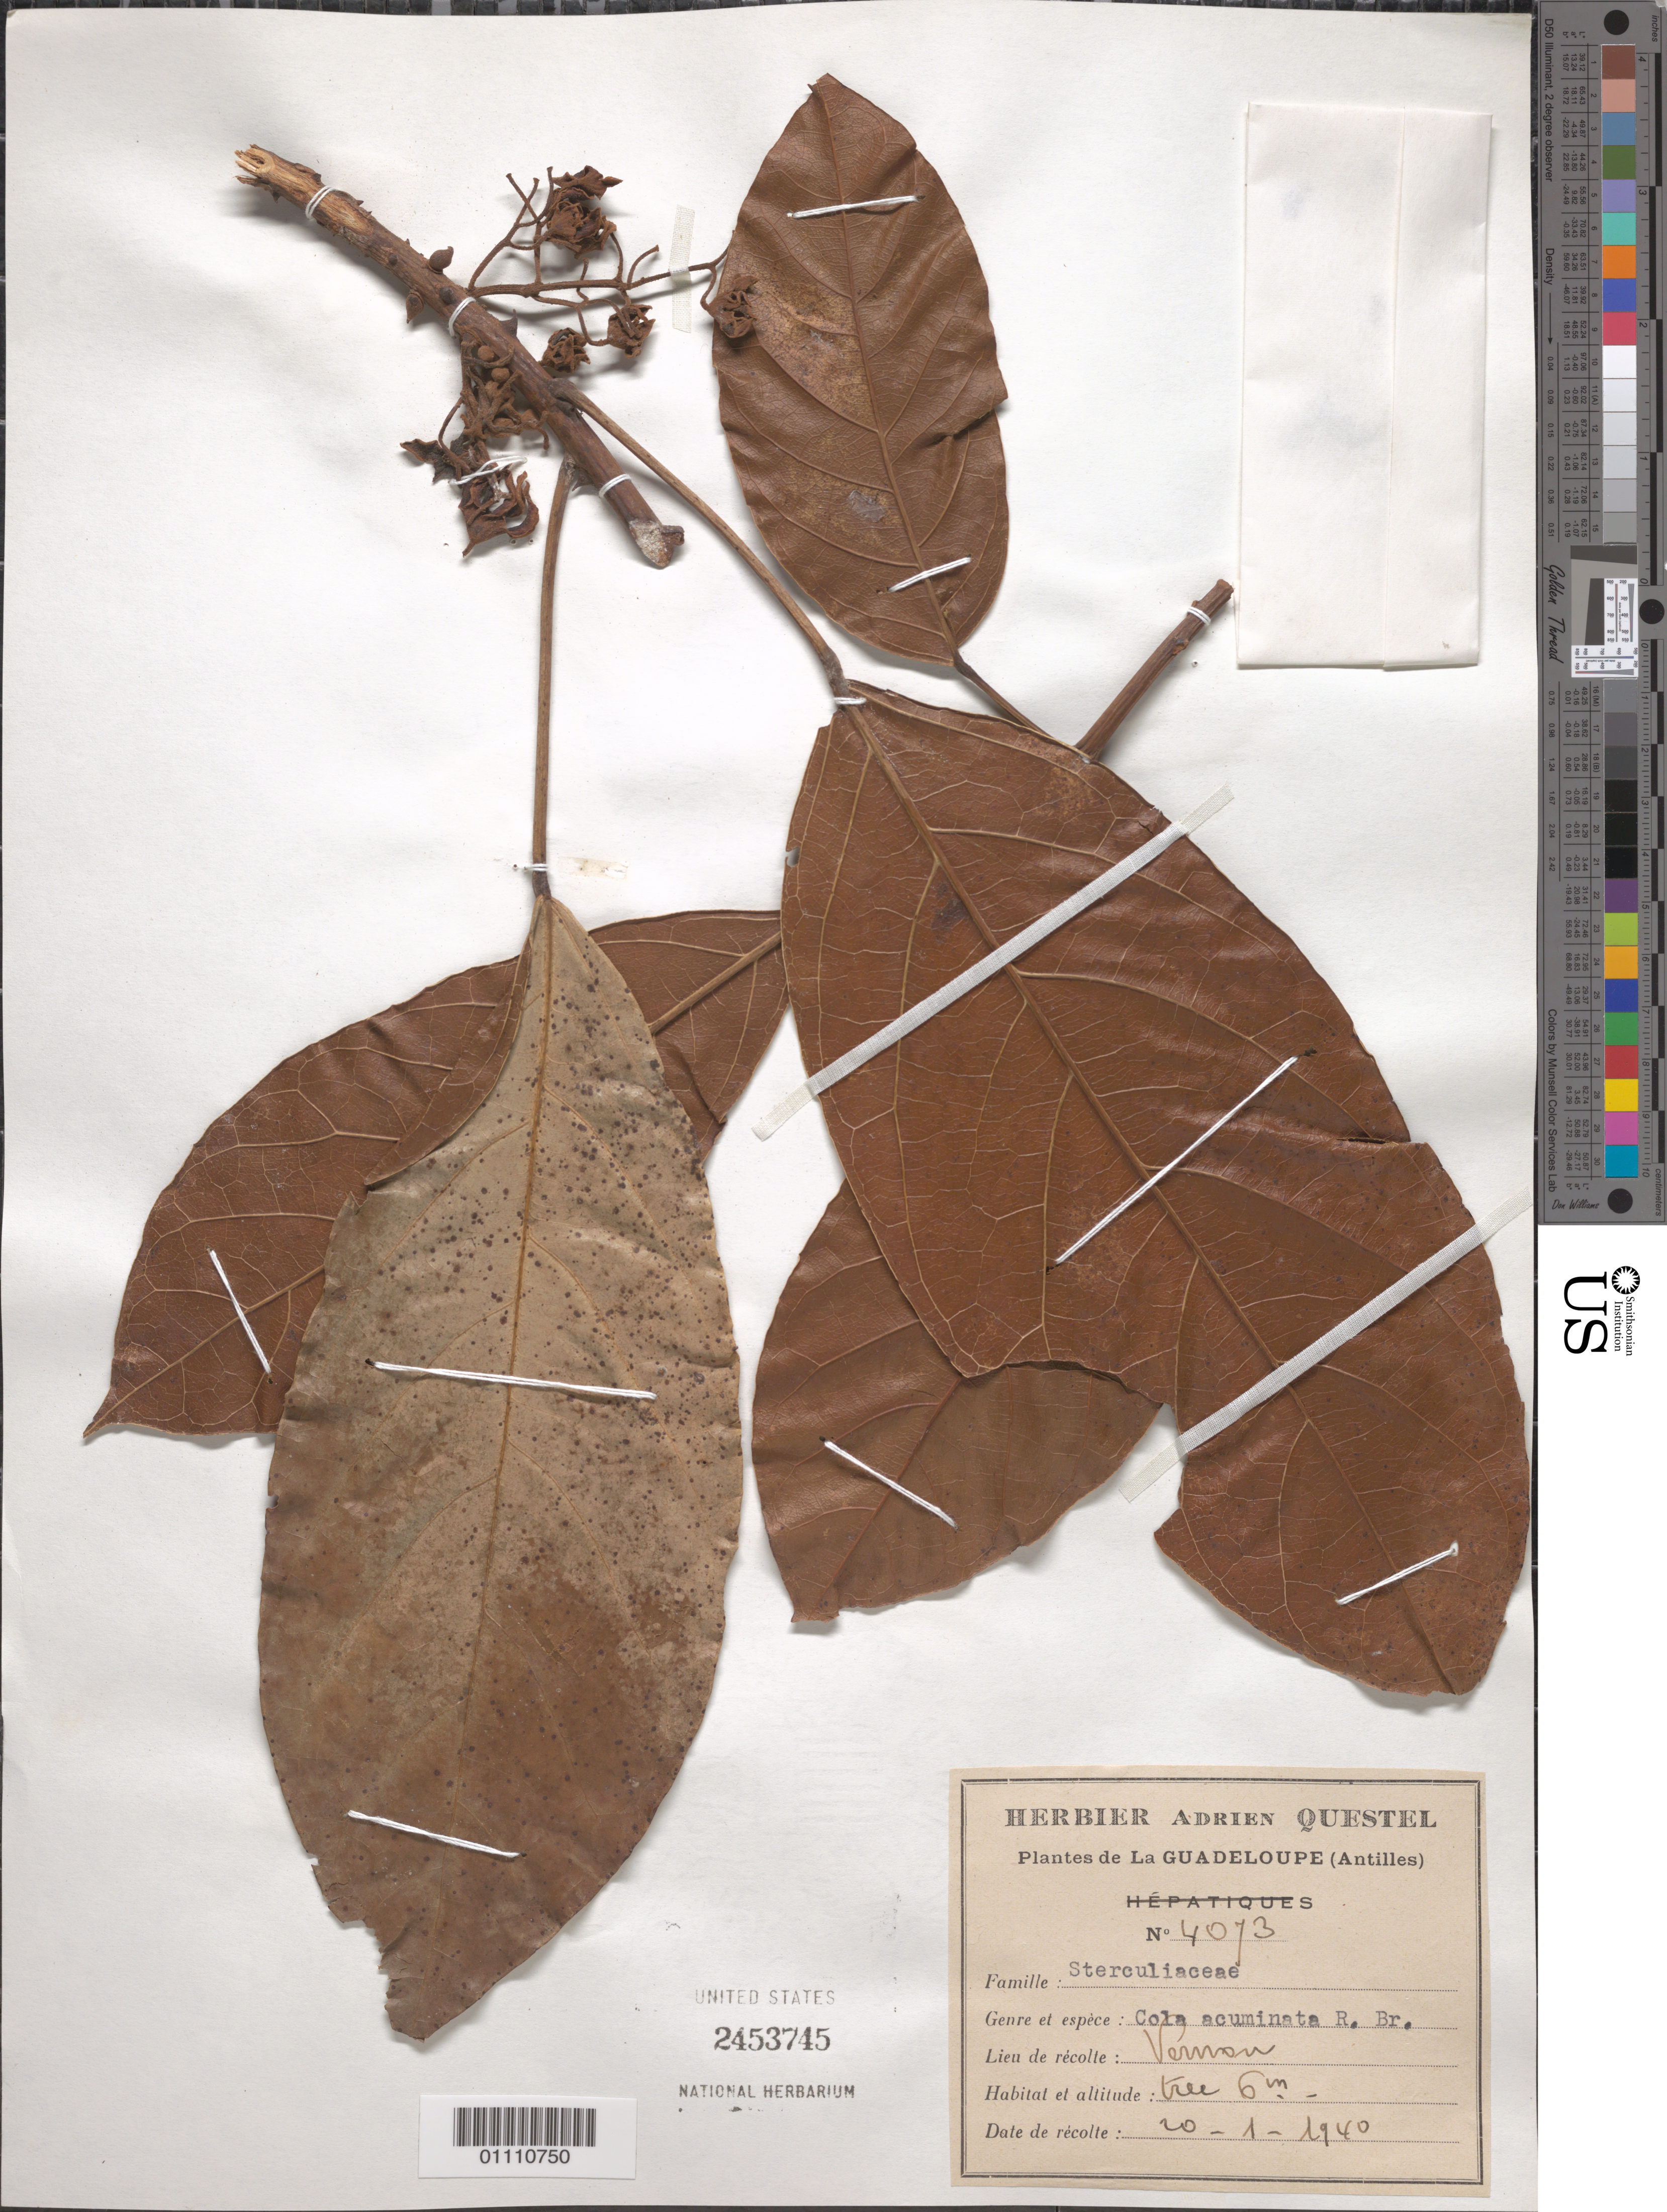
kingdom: Plantae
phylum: Tracheophyta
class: Magnoliopsida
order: Malvales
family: Malvaceae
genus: Cola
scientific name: Cola acuminata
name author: (P. Beauv.) Schott & Endl.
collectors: A. Questel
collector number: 4013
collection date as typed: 20 Jan 1940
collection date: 1940-01-20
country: Guadeloupe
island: Basse Terre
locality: Vernou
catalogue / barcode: US 2453745